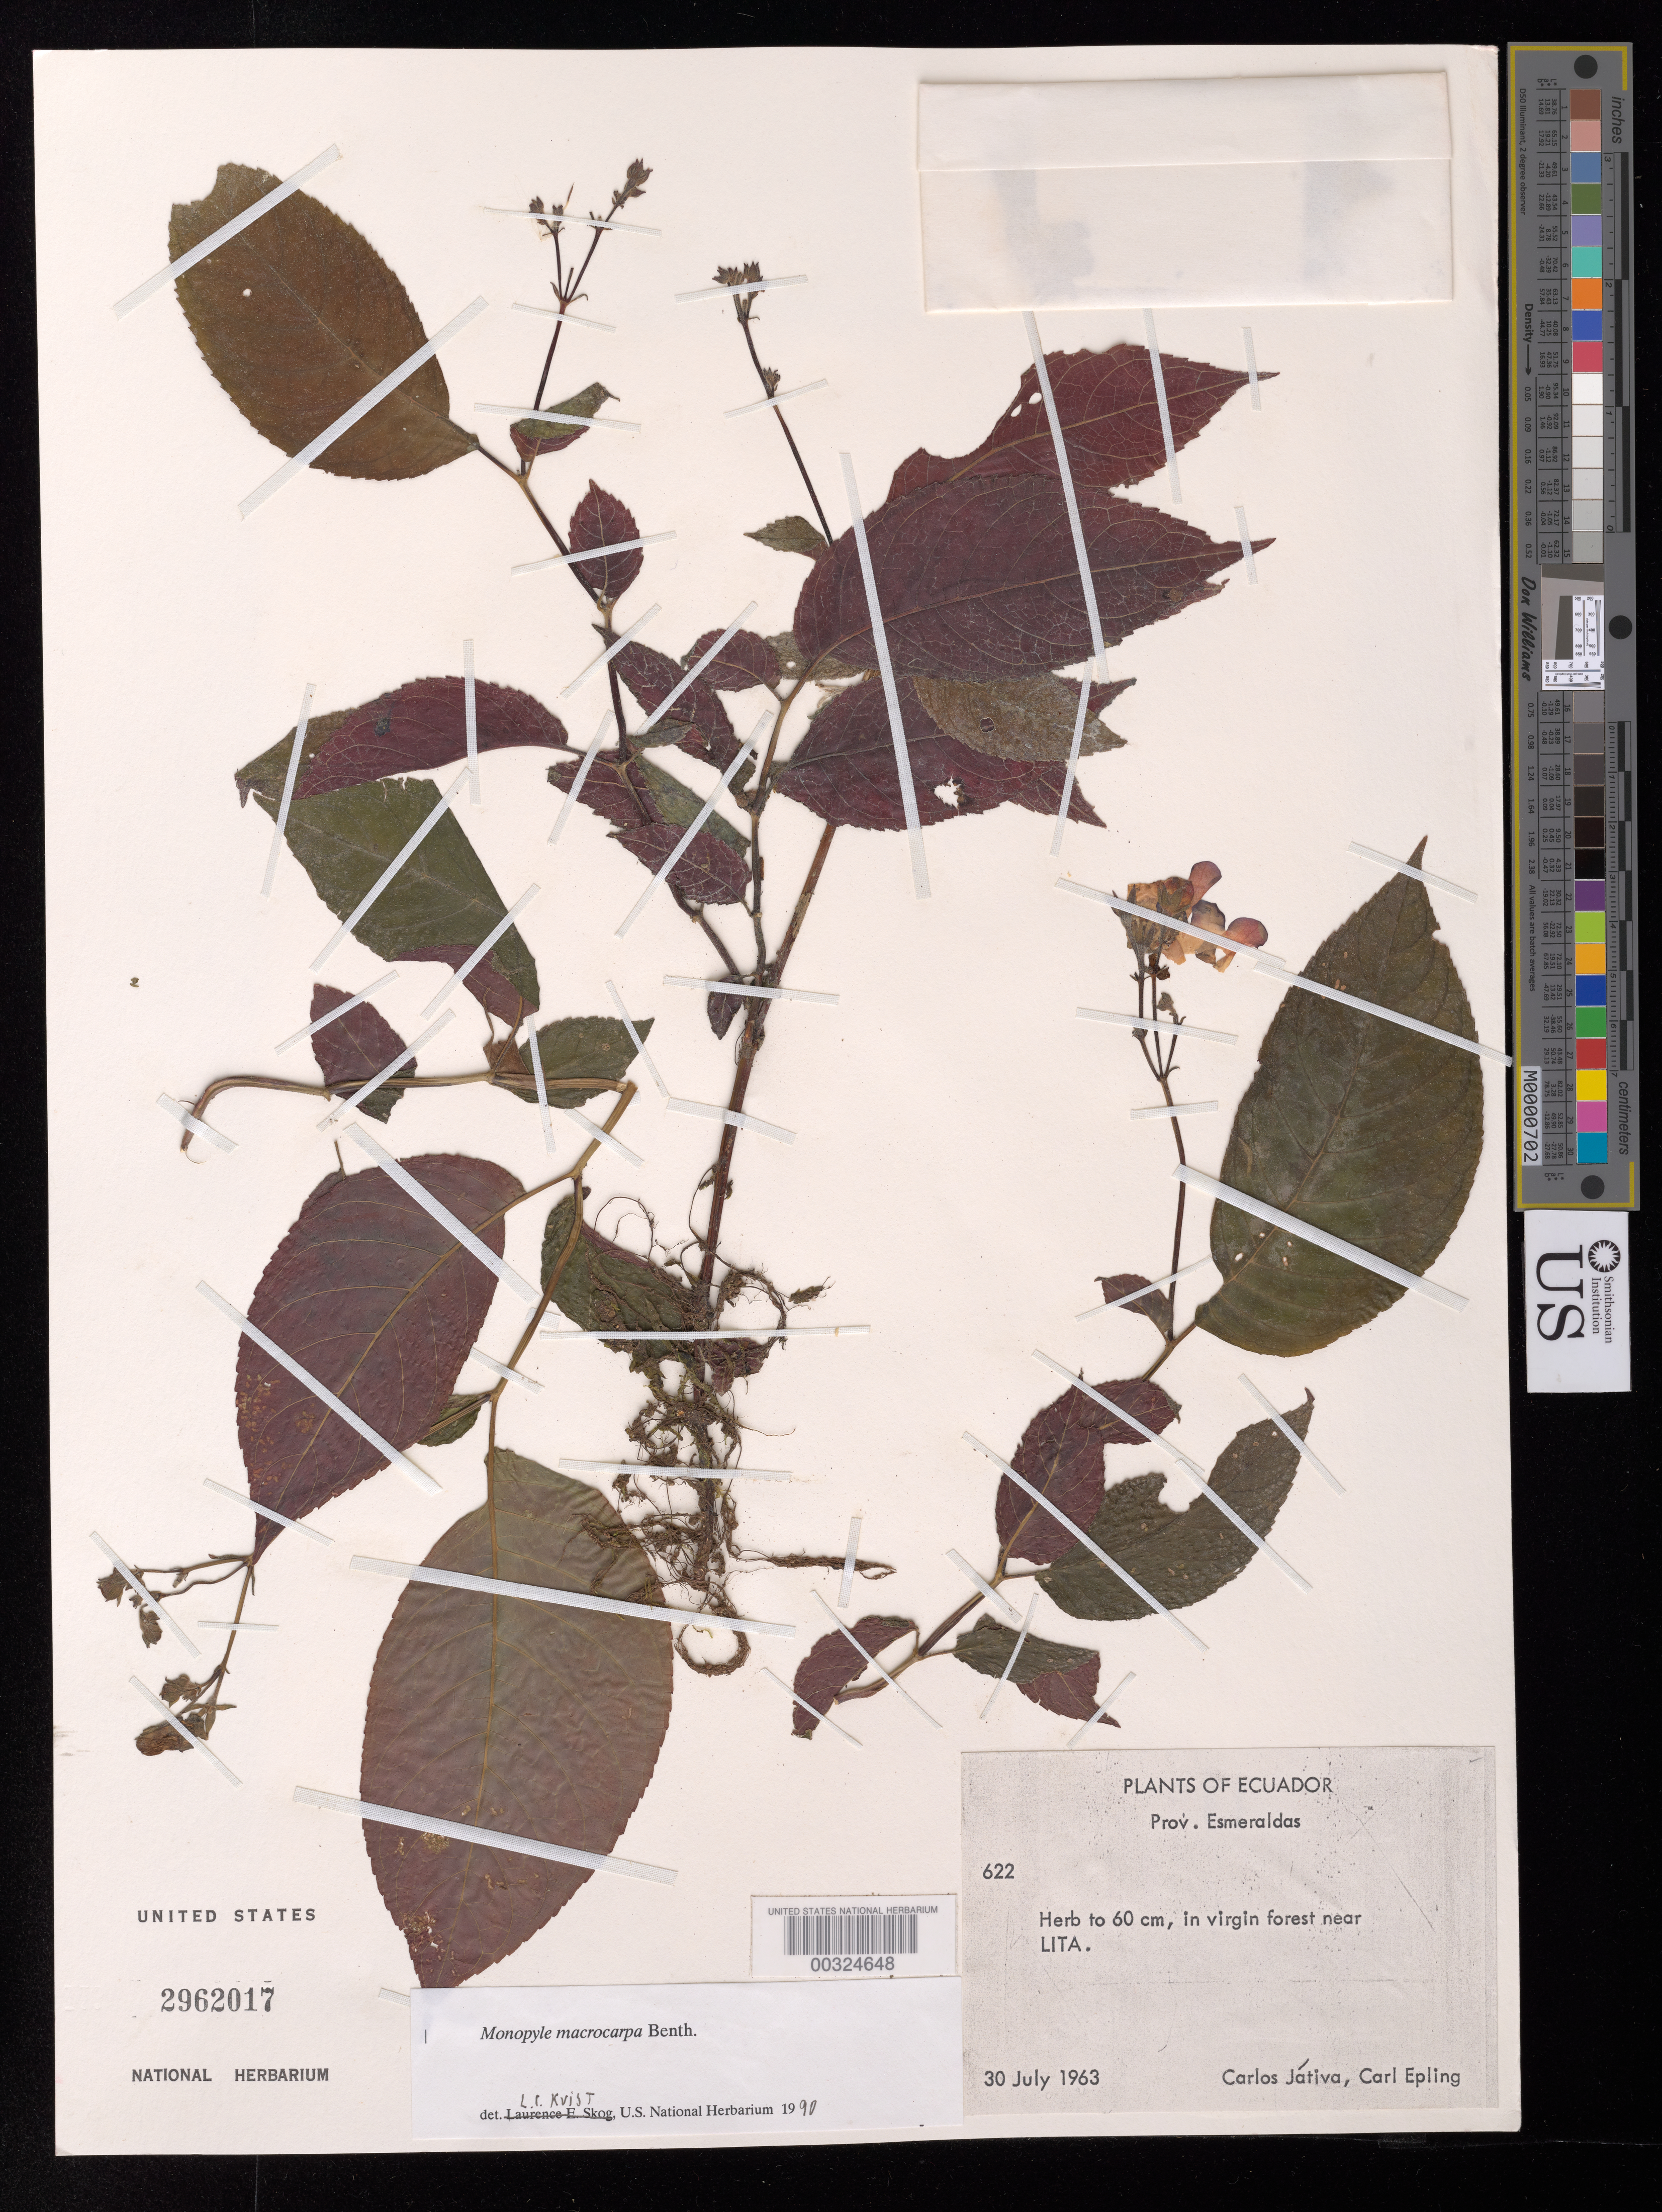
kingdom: Plantae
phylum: Tracheophyta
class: Magnoliopsida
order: Lamiales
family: Gesneriaceae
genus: Monopyle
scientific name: Monopyle chocoensis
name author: Keene & J.L. Clark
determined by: Clark, J. L., (SEL), The Marie Selby Botanical Garden (UNITED STATES)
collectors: C. D. Játiva & C. C. Epling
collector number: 622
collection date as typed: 30 Jul 1963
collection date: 1963-07-30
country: Ecuador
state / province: Esmeraldas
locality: Near Lita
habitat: In virgin forest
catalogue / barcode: US 2962017